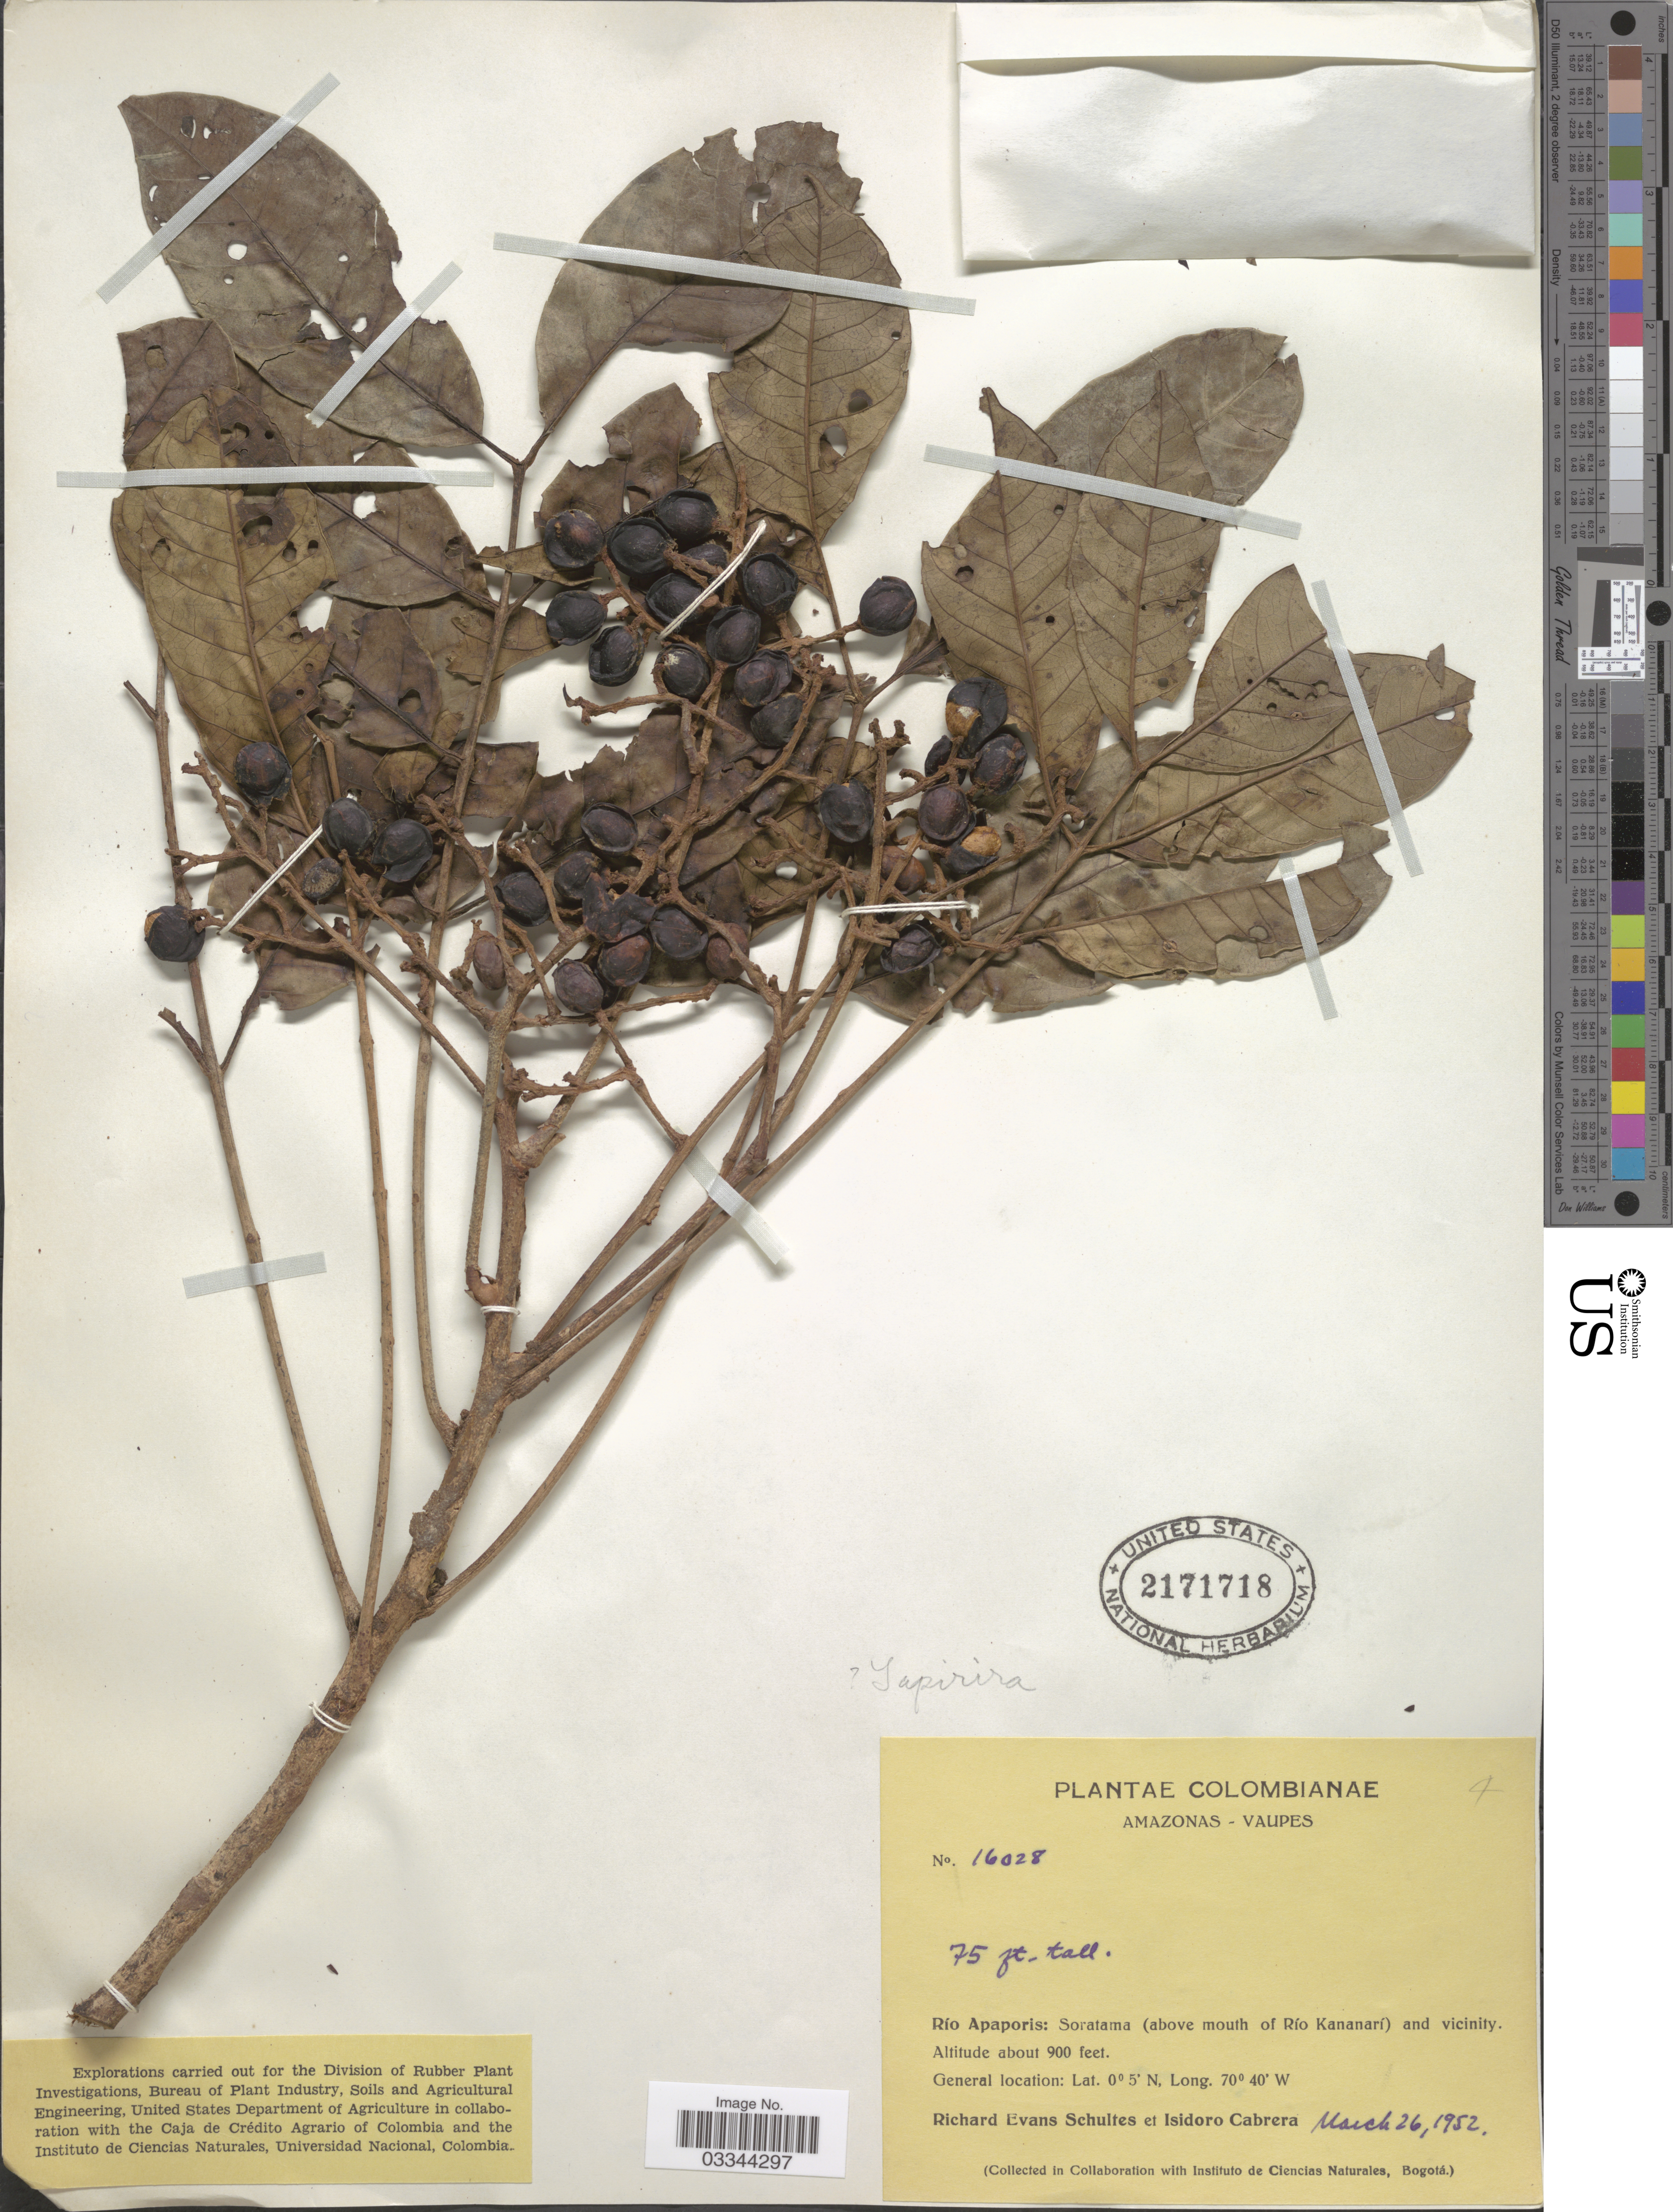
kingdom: Plantae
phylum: Tracheophyta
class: Magnoliopsida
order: Sapindales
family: Anacardiaceae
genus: Tapirira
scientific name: Tapirira sp.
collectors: R. E. Schultes & I. Cabrera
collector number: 16028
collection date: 1952-03-26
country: Colombia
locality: Amazonas - Vaupes. Río Apaporis: Soratama (above mouth of Río Kananarí) and vicinity.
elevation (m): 274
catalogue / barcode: US 2171718